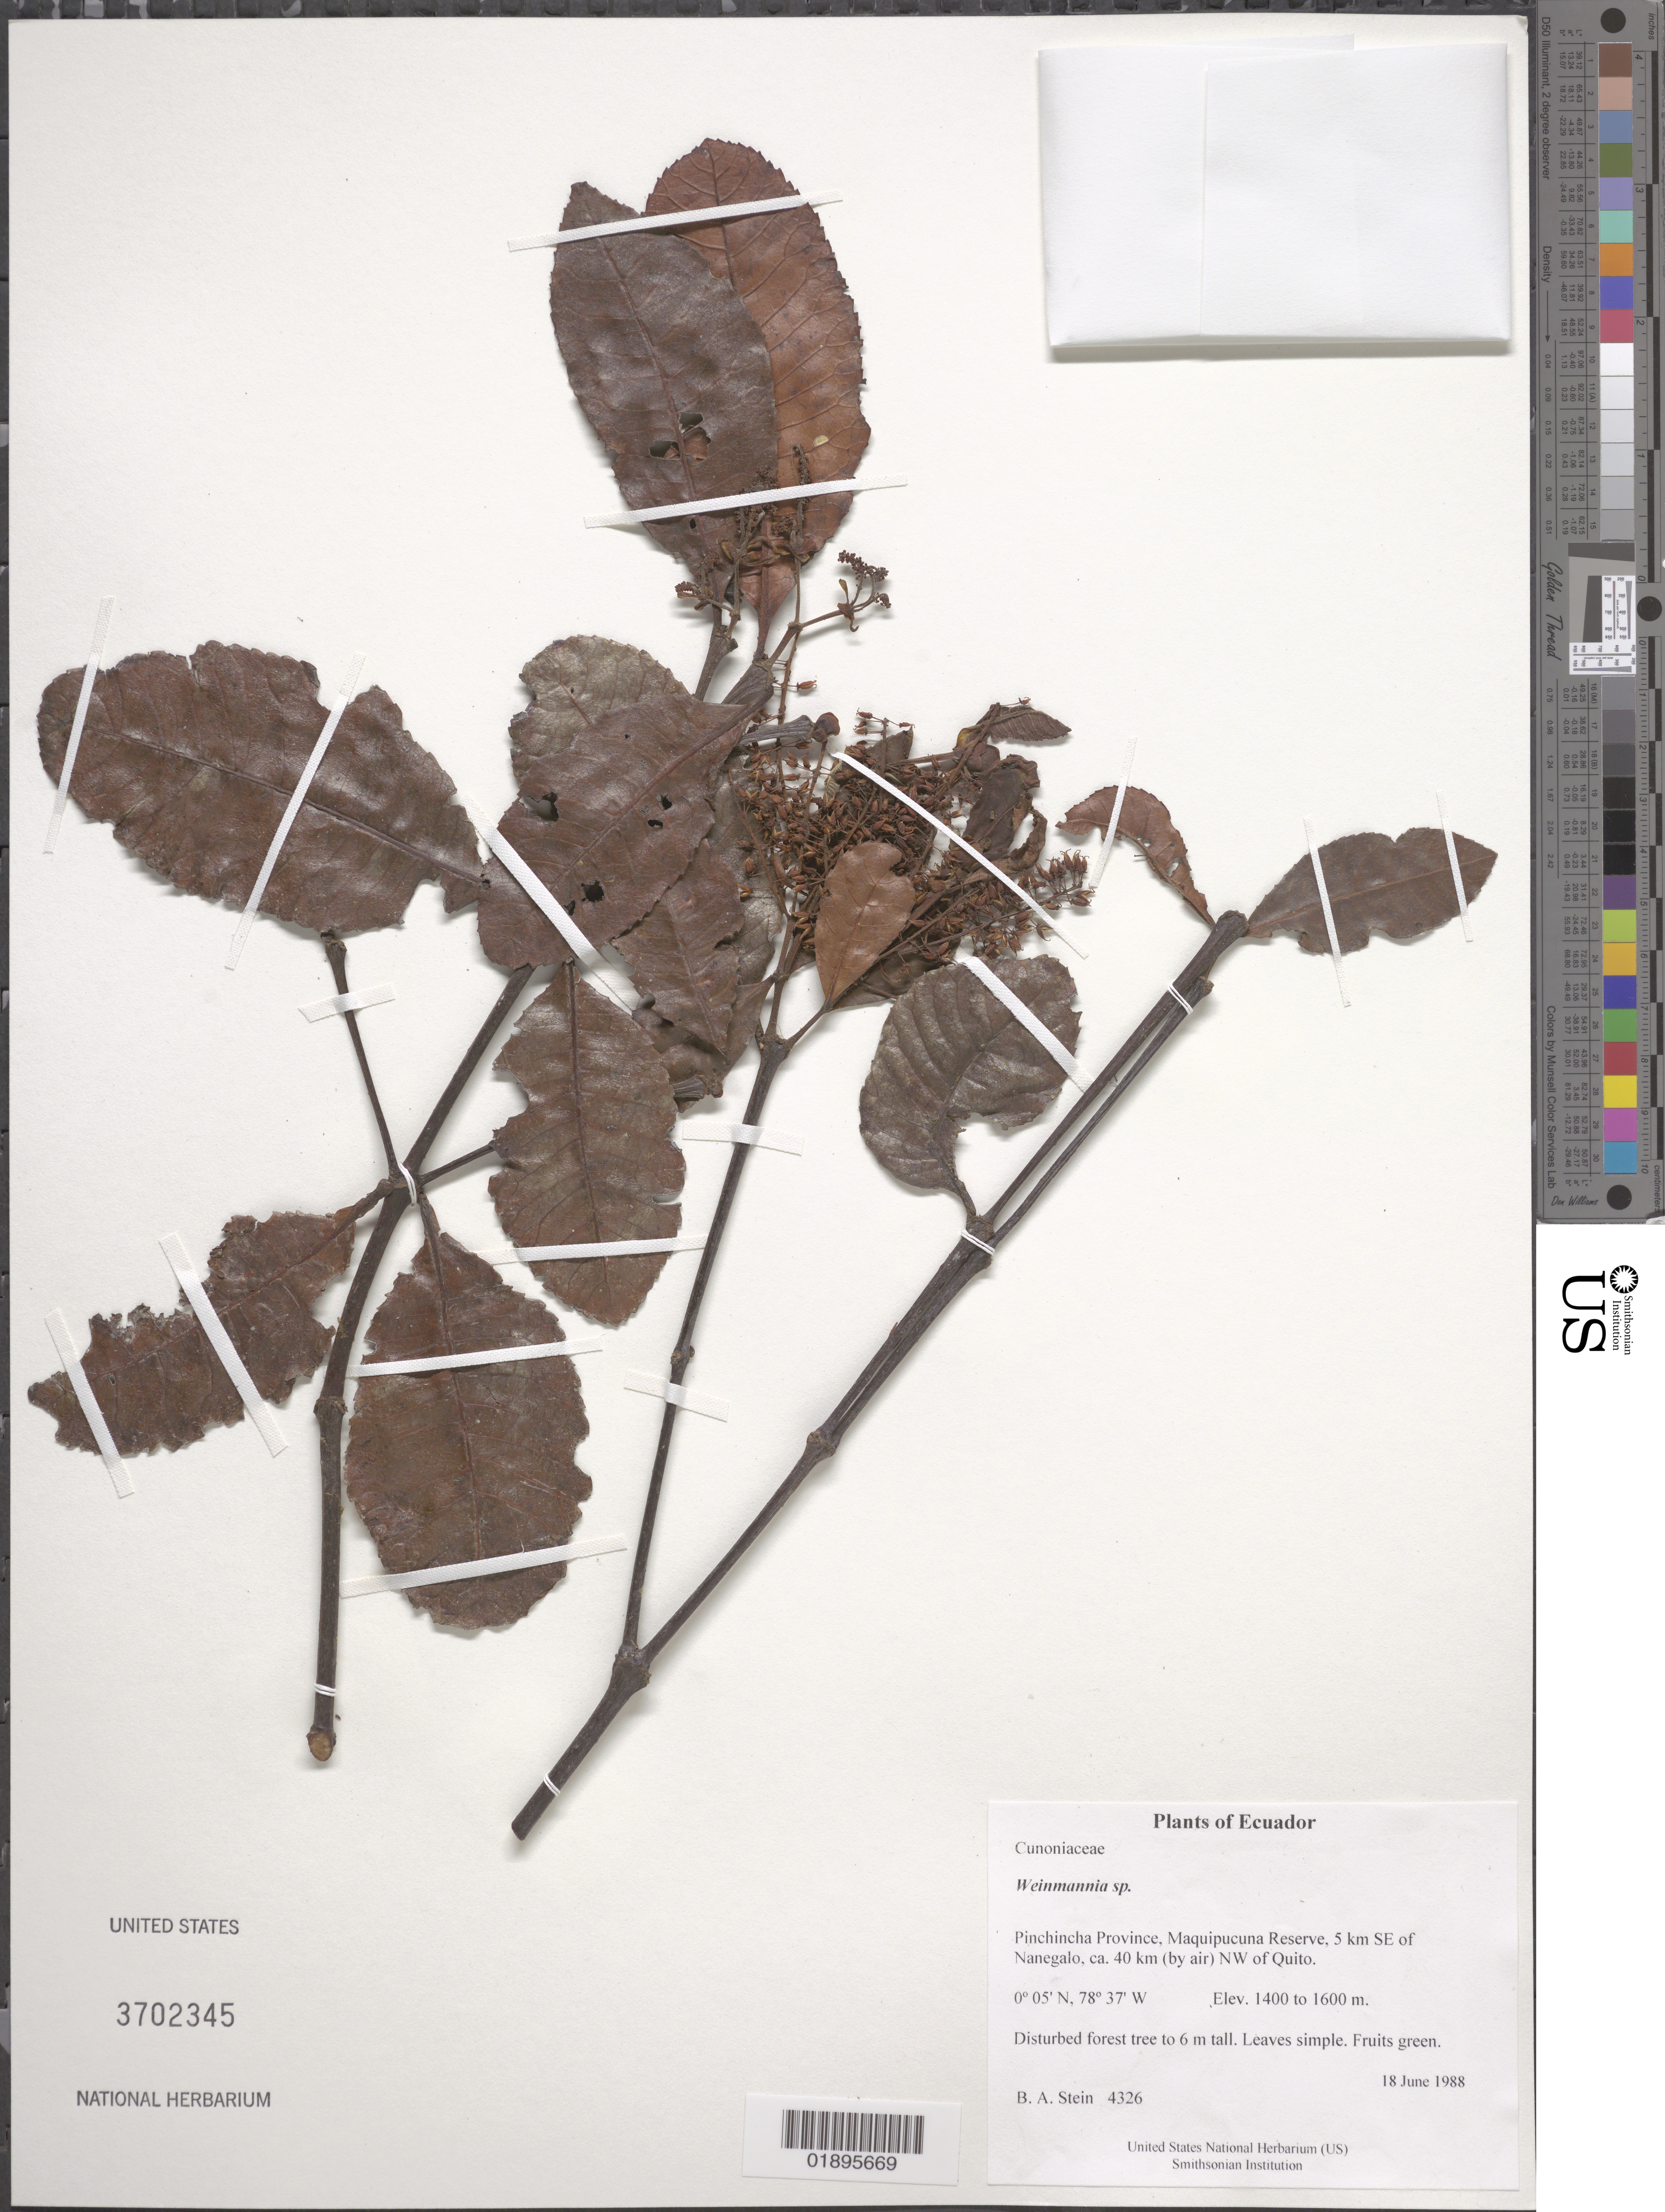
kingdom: Plantae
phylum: Tracheophyta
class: Magnoliopsida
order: Oxalidales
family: Cunoniaceae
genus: Weinmannia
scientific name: Weinmannia sp.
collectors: B. A. Stein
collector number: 4326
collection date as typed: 18 June 1988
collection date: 1988-06-18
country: Ecuador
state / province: Pichincha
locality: Maquipucuna Reserve, 5 km SE of Nanegalo, ca. 40 km (by air) NW of Quito.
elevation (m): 1400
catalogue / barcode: US 3702345